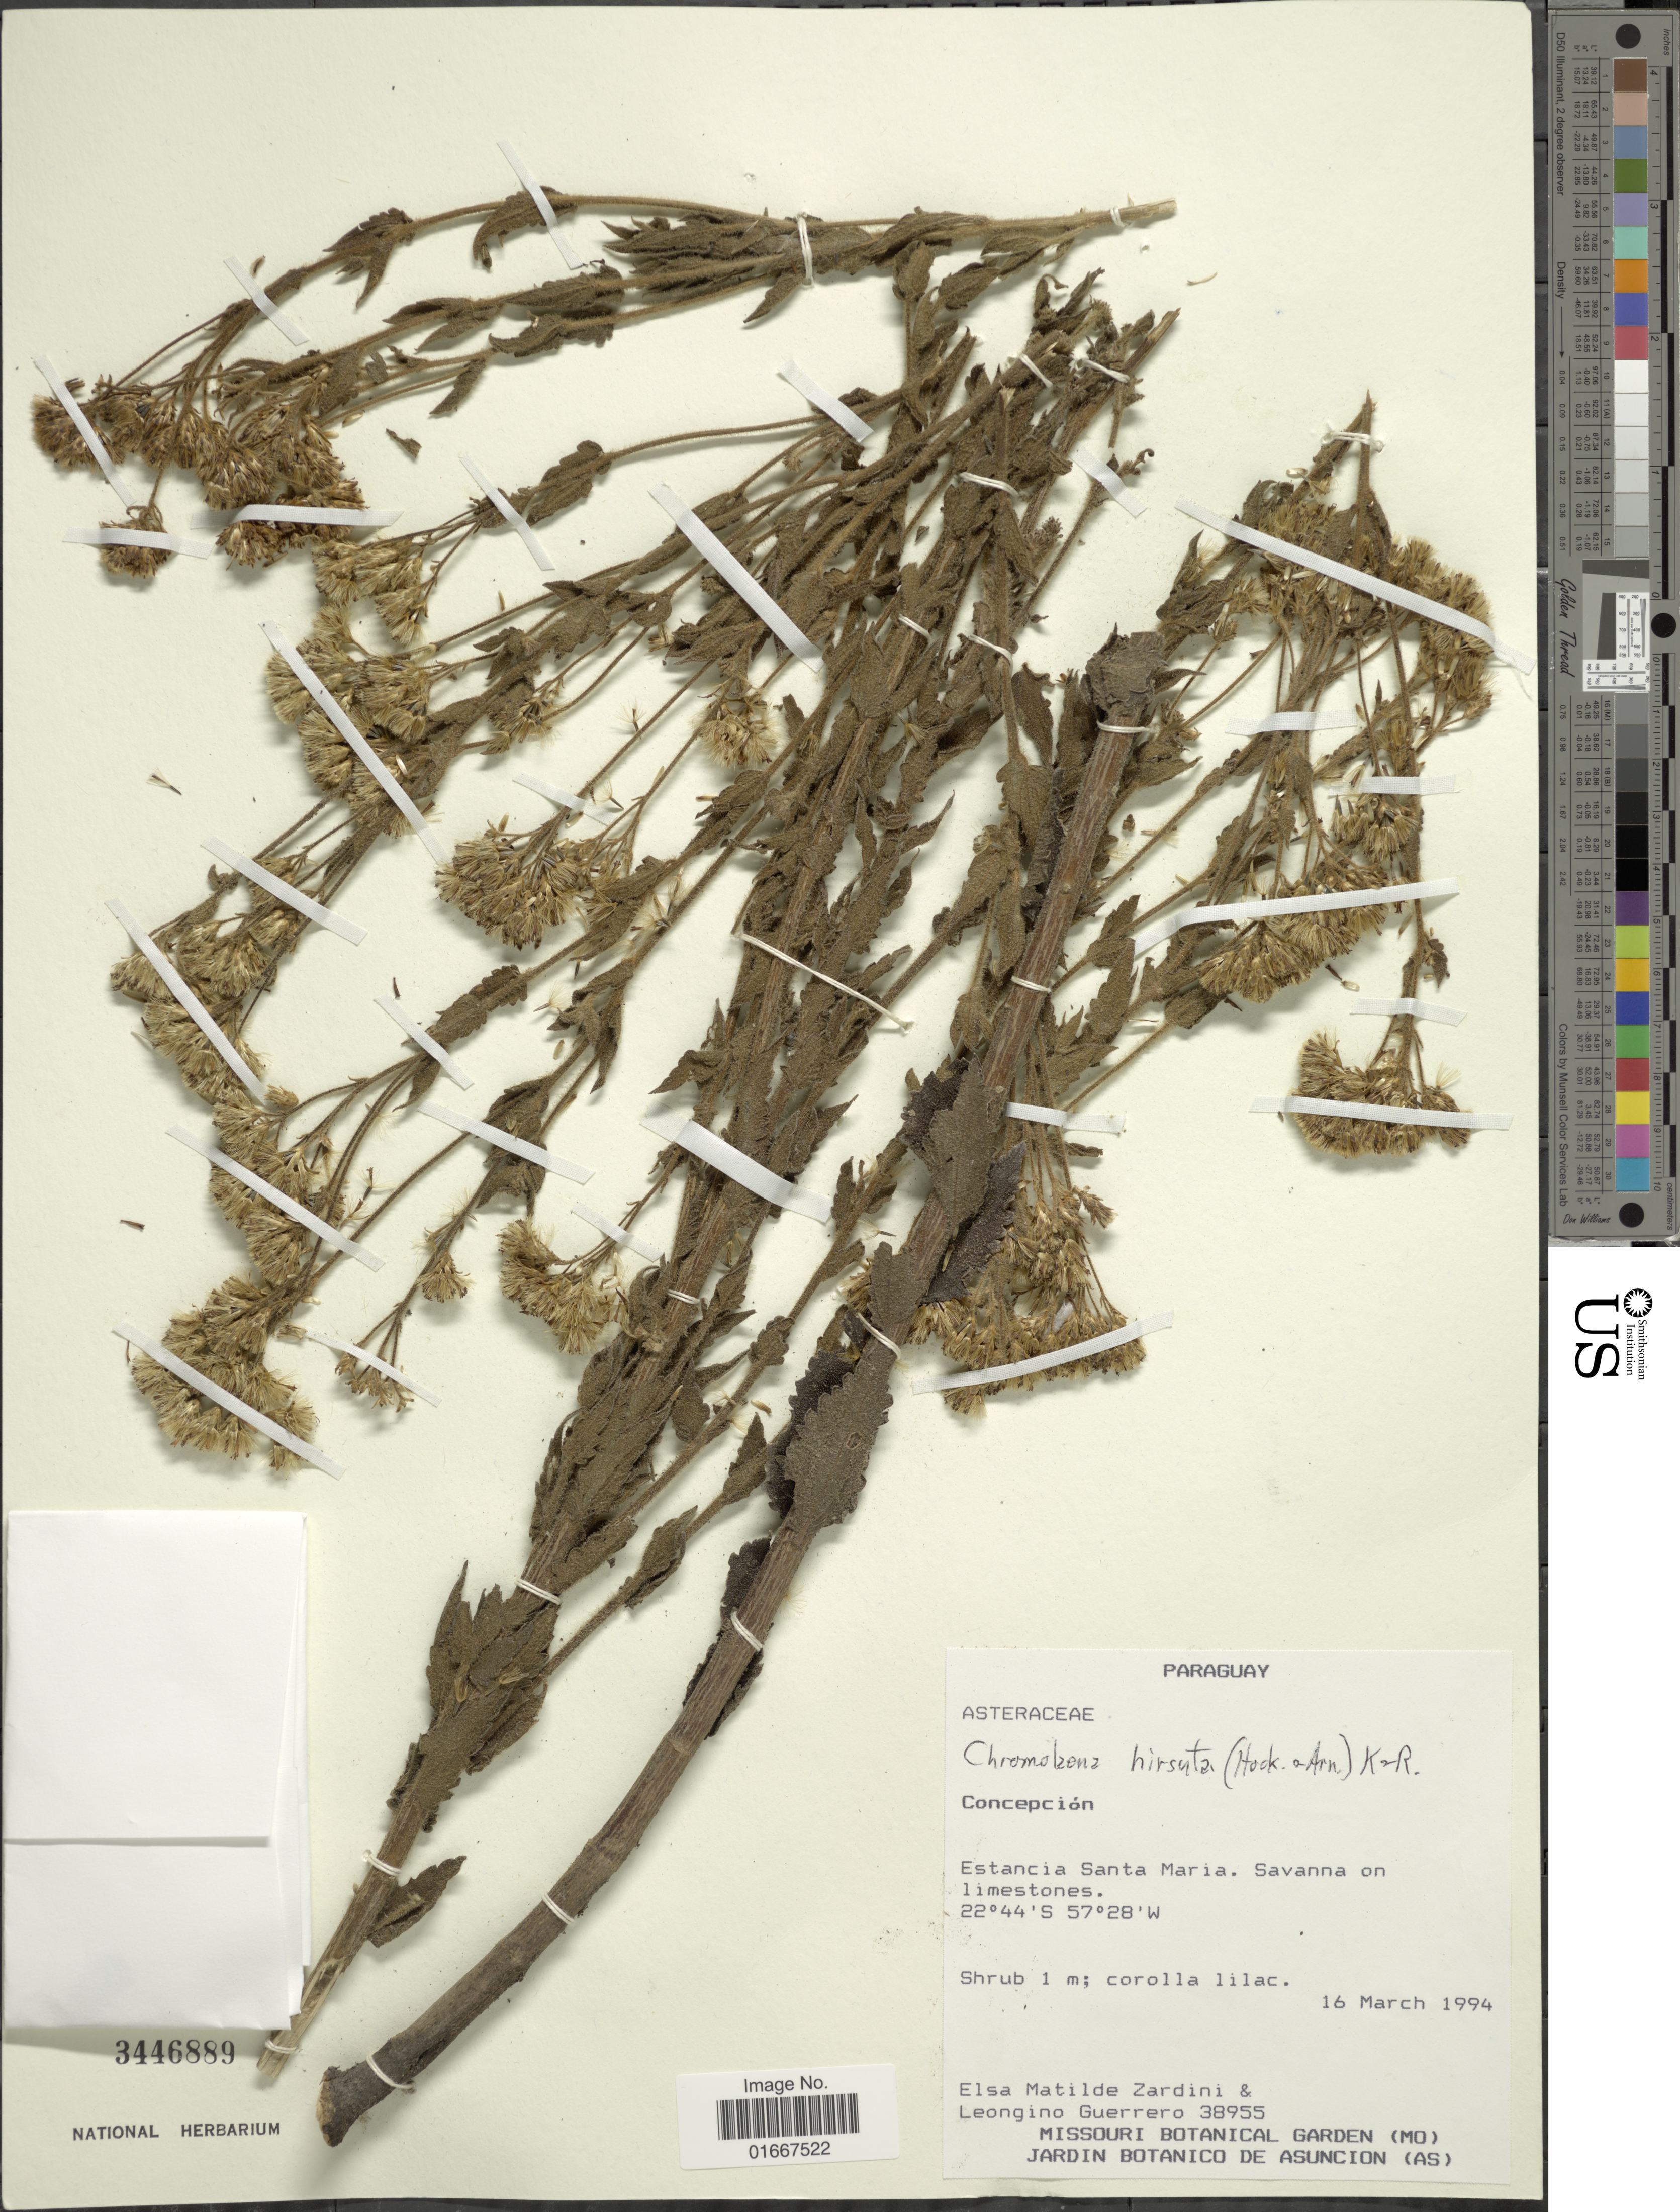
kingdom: Plantae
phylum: Tracheophyta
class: Magnoliopsida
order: Asterales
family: Asteraceae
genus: Chromolaena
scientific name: Chromolaena hirsuta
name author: (Hook. & Arn.) R.M. King & H. Rob.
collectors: E. M. Zardini & L. Guerrero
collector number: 38955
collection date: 1994-03-16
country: Paraguay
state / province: Concepcion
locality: Estancia Santa Maria. Savanna on limestone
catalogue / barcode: US 3446889